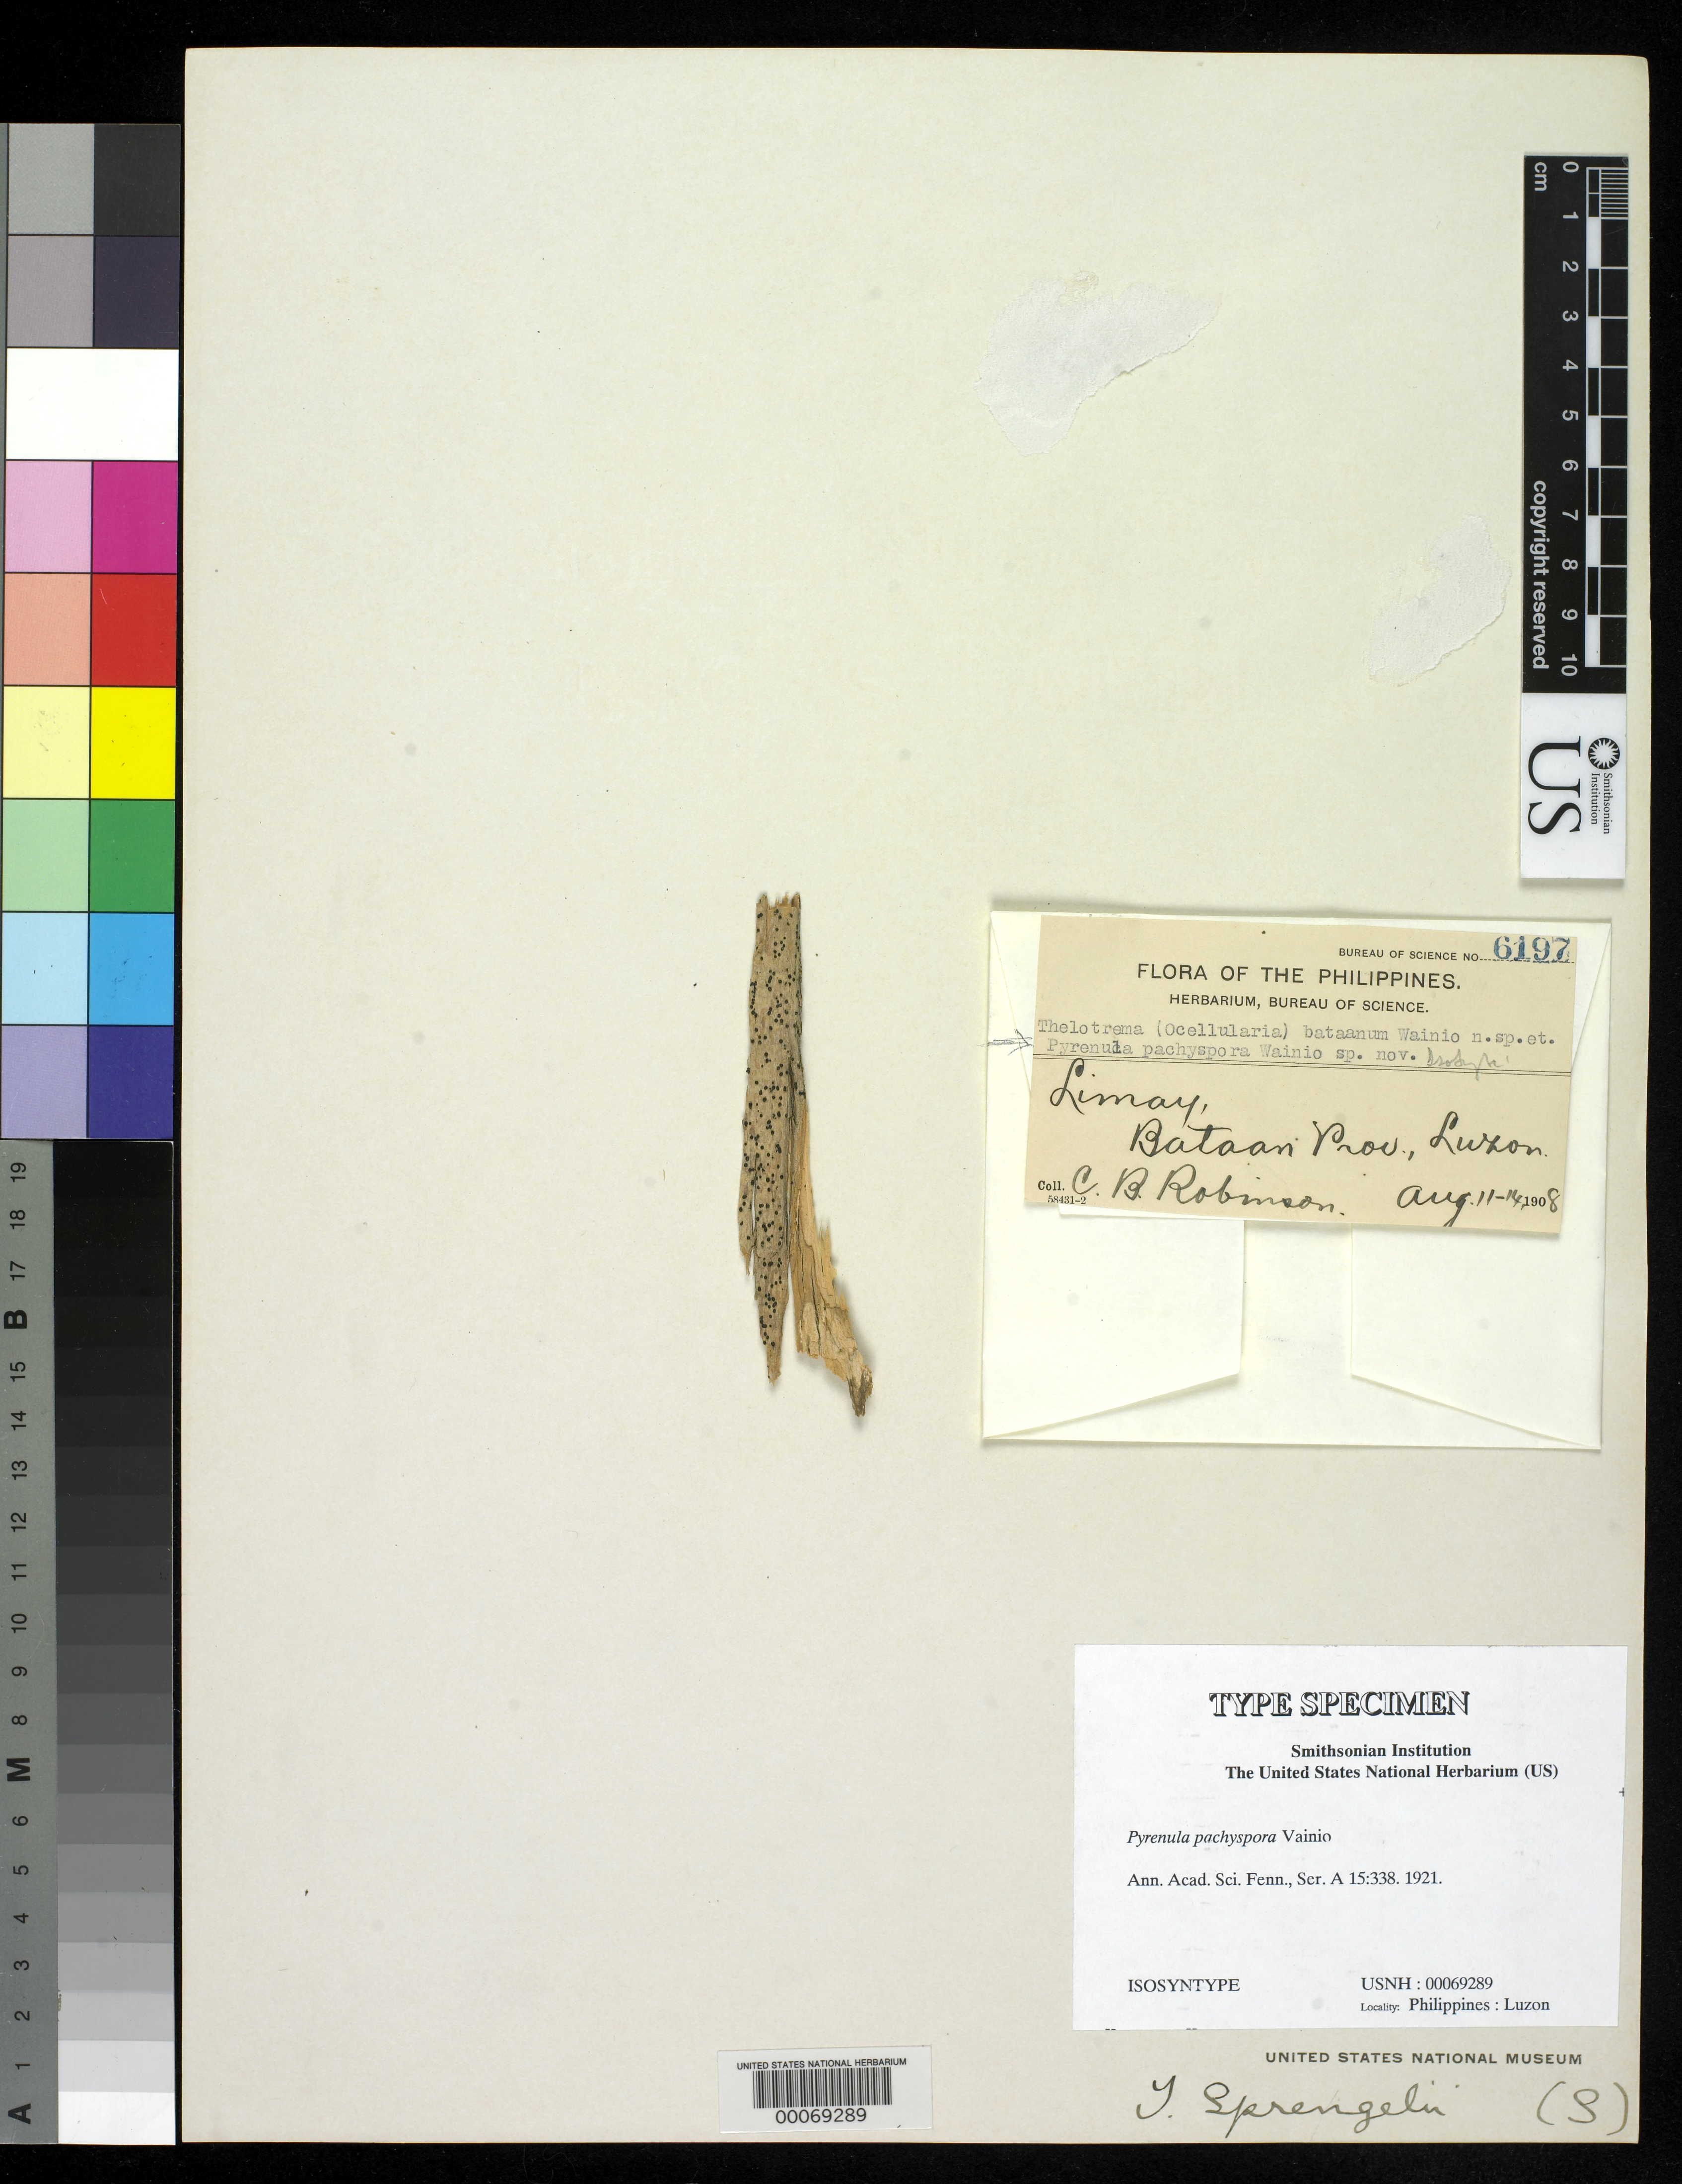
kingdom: Fungi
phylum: Ascomycota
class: Eurotiomycetes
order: Pyrenulales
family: Pyrenulaceae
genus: Pyrenula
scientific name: Pyrenula pachyspora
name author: Vain.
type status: Isosyntype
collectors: C. Robinson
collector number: Bur. Sci. 6197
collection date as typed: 11 Aug 1908 to 16 Aug 1908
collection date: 1908-08-11/1908-08-16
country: Philippines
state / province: Central Luzon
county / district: Bataan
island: Luzon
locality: Limay.